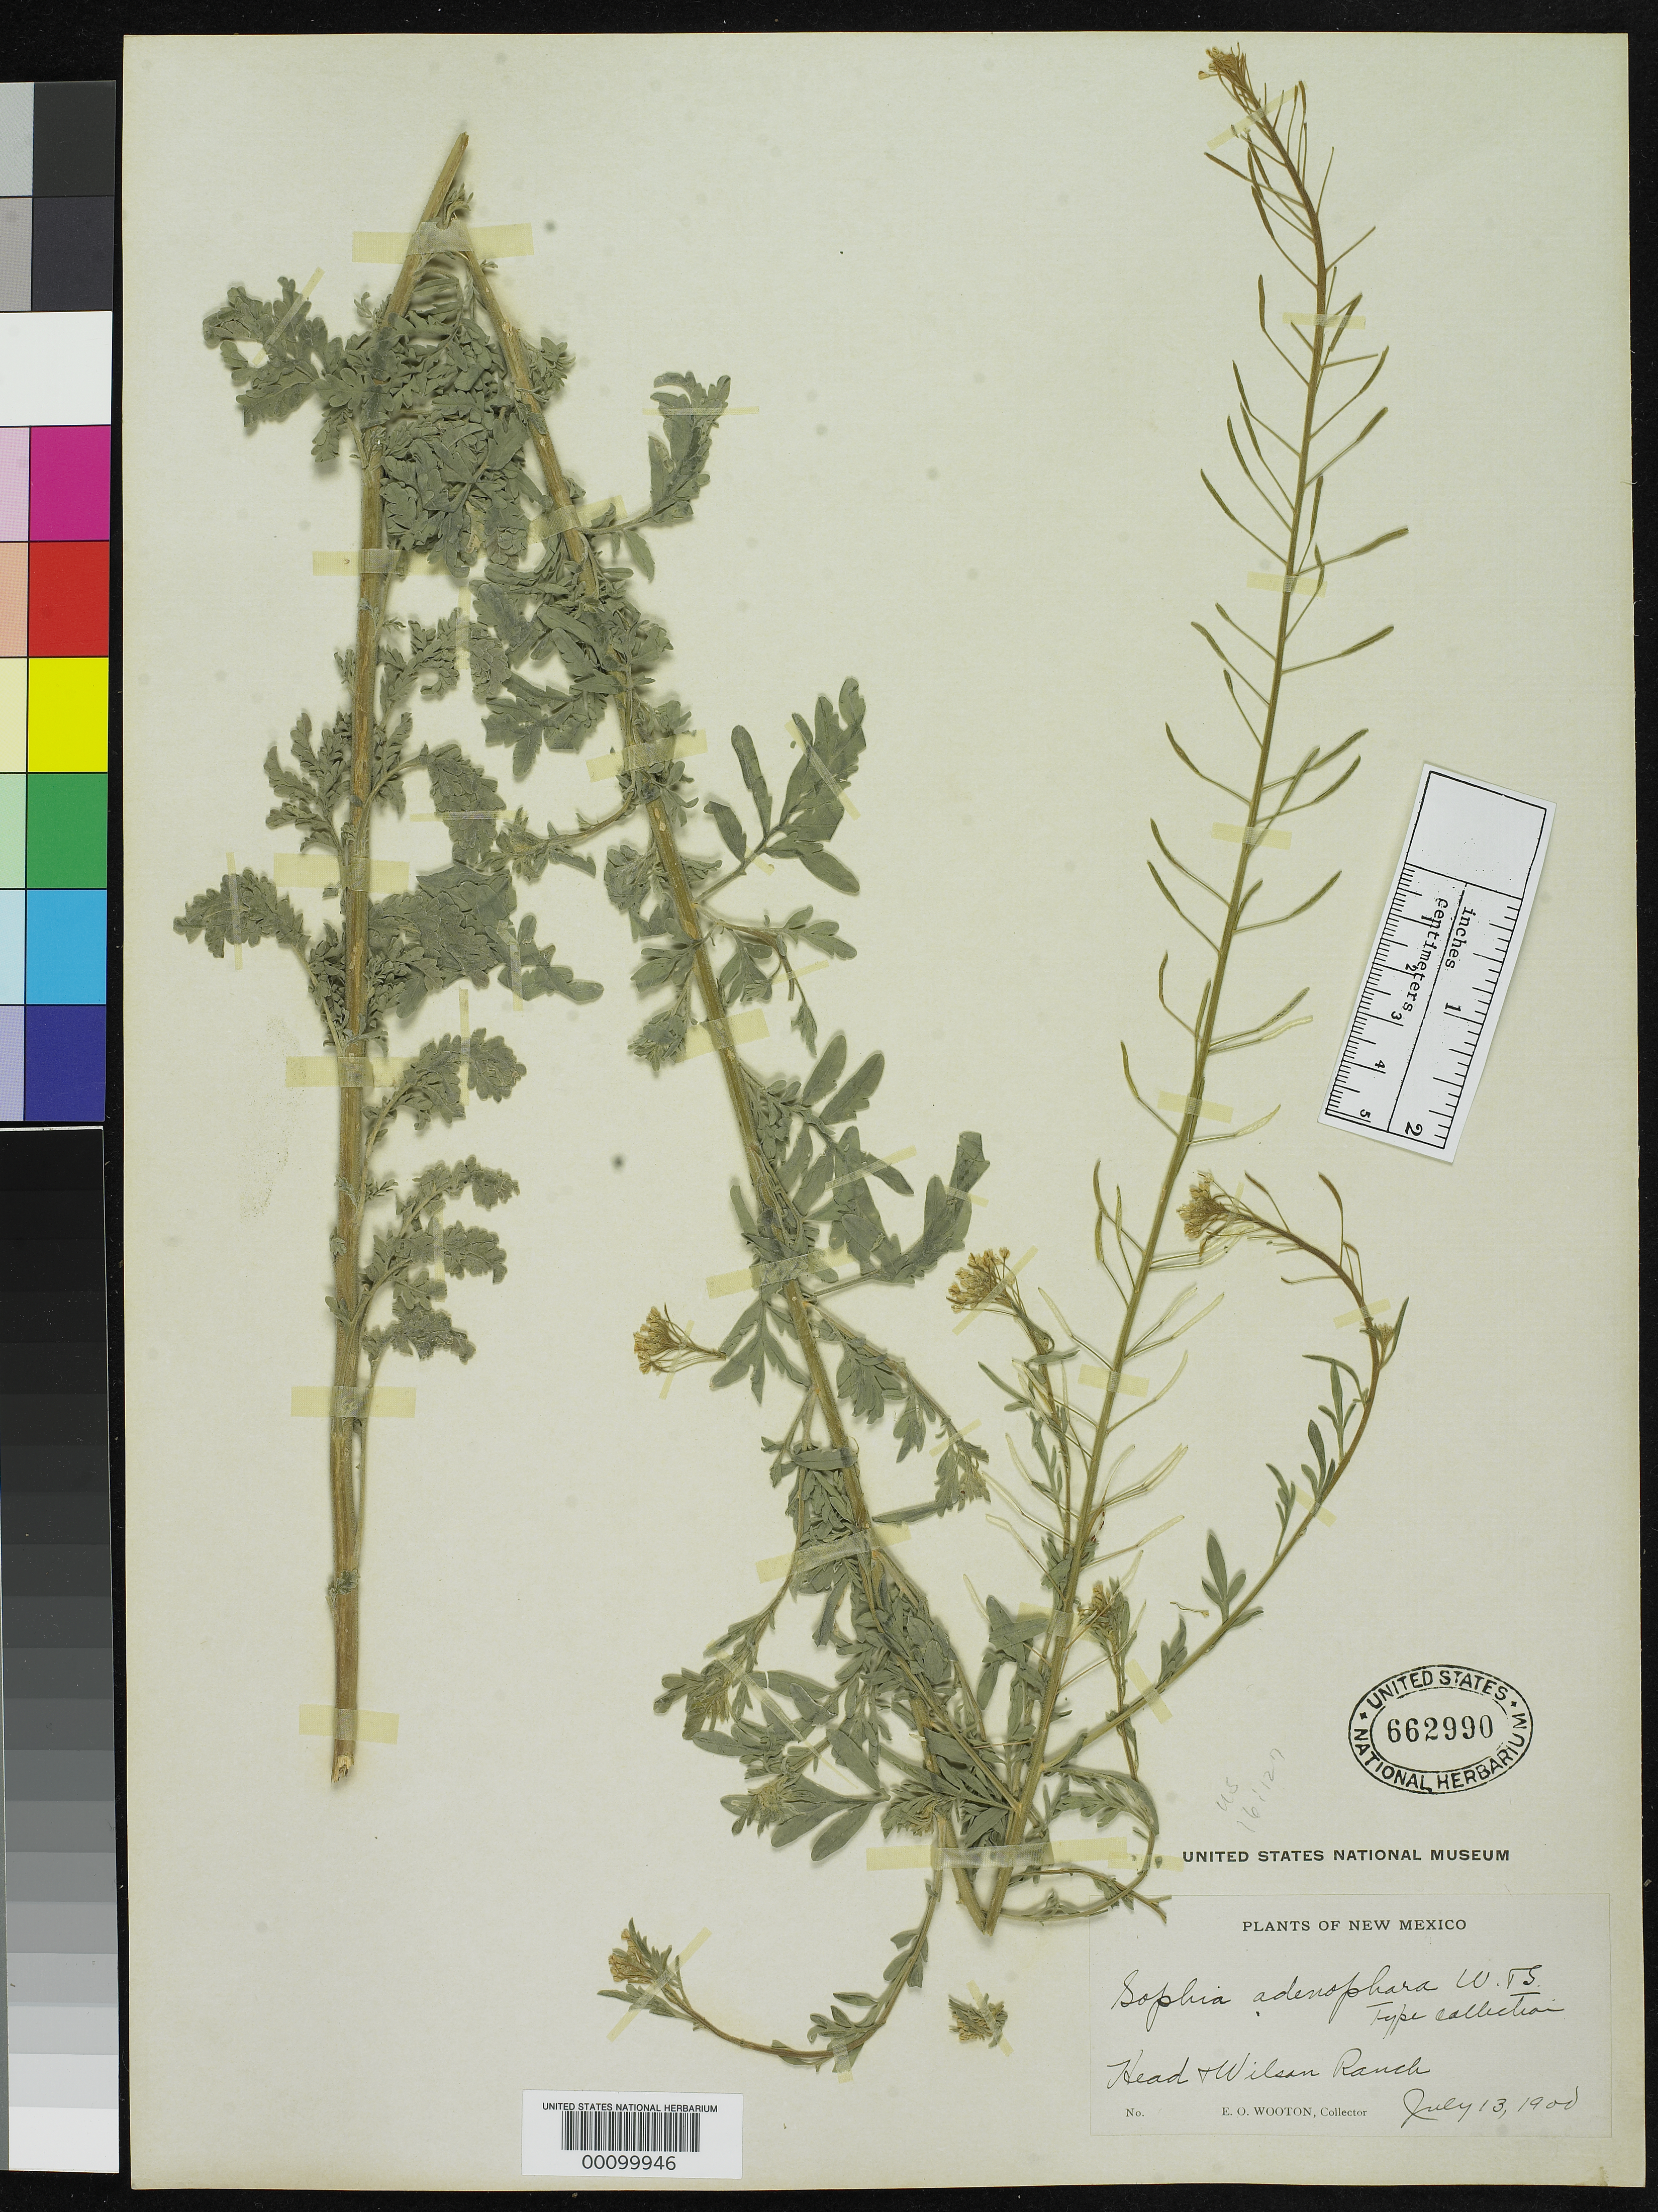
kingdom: Plantae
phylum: Tracheophyta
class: Magnoliopsida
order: Brassicales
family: Brassicaceae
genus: Sophia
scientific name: Sophia adenophora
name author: Wooton & Standl.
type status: Isotype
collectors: E. O. Wooton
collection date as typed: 13 Jul 1900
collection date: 1900-07-13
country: United States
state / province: New Mexico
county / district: Grant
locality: Wilson Ranch S of Mule Creek.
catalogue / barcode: US 662990